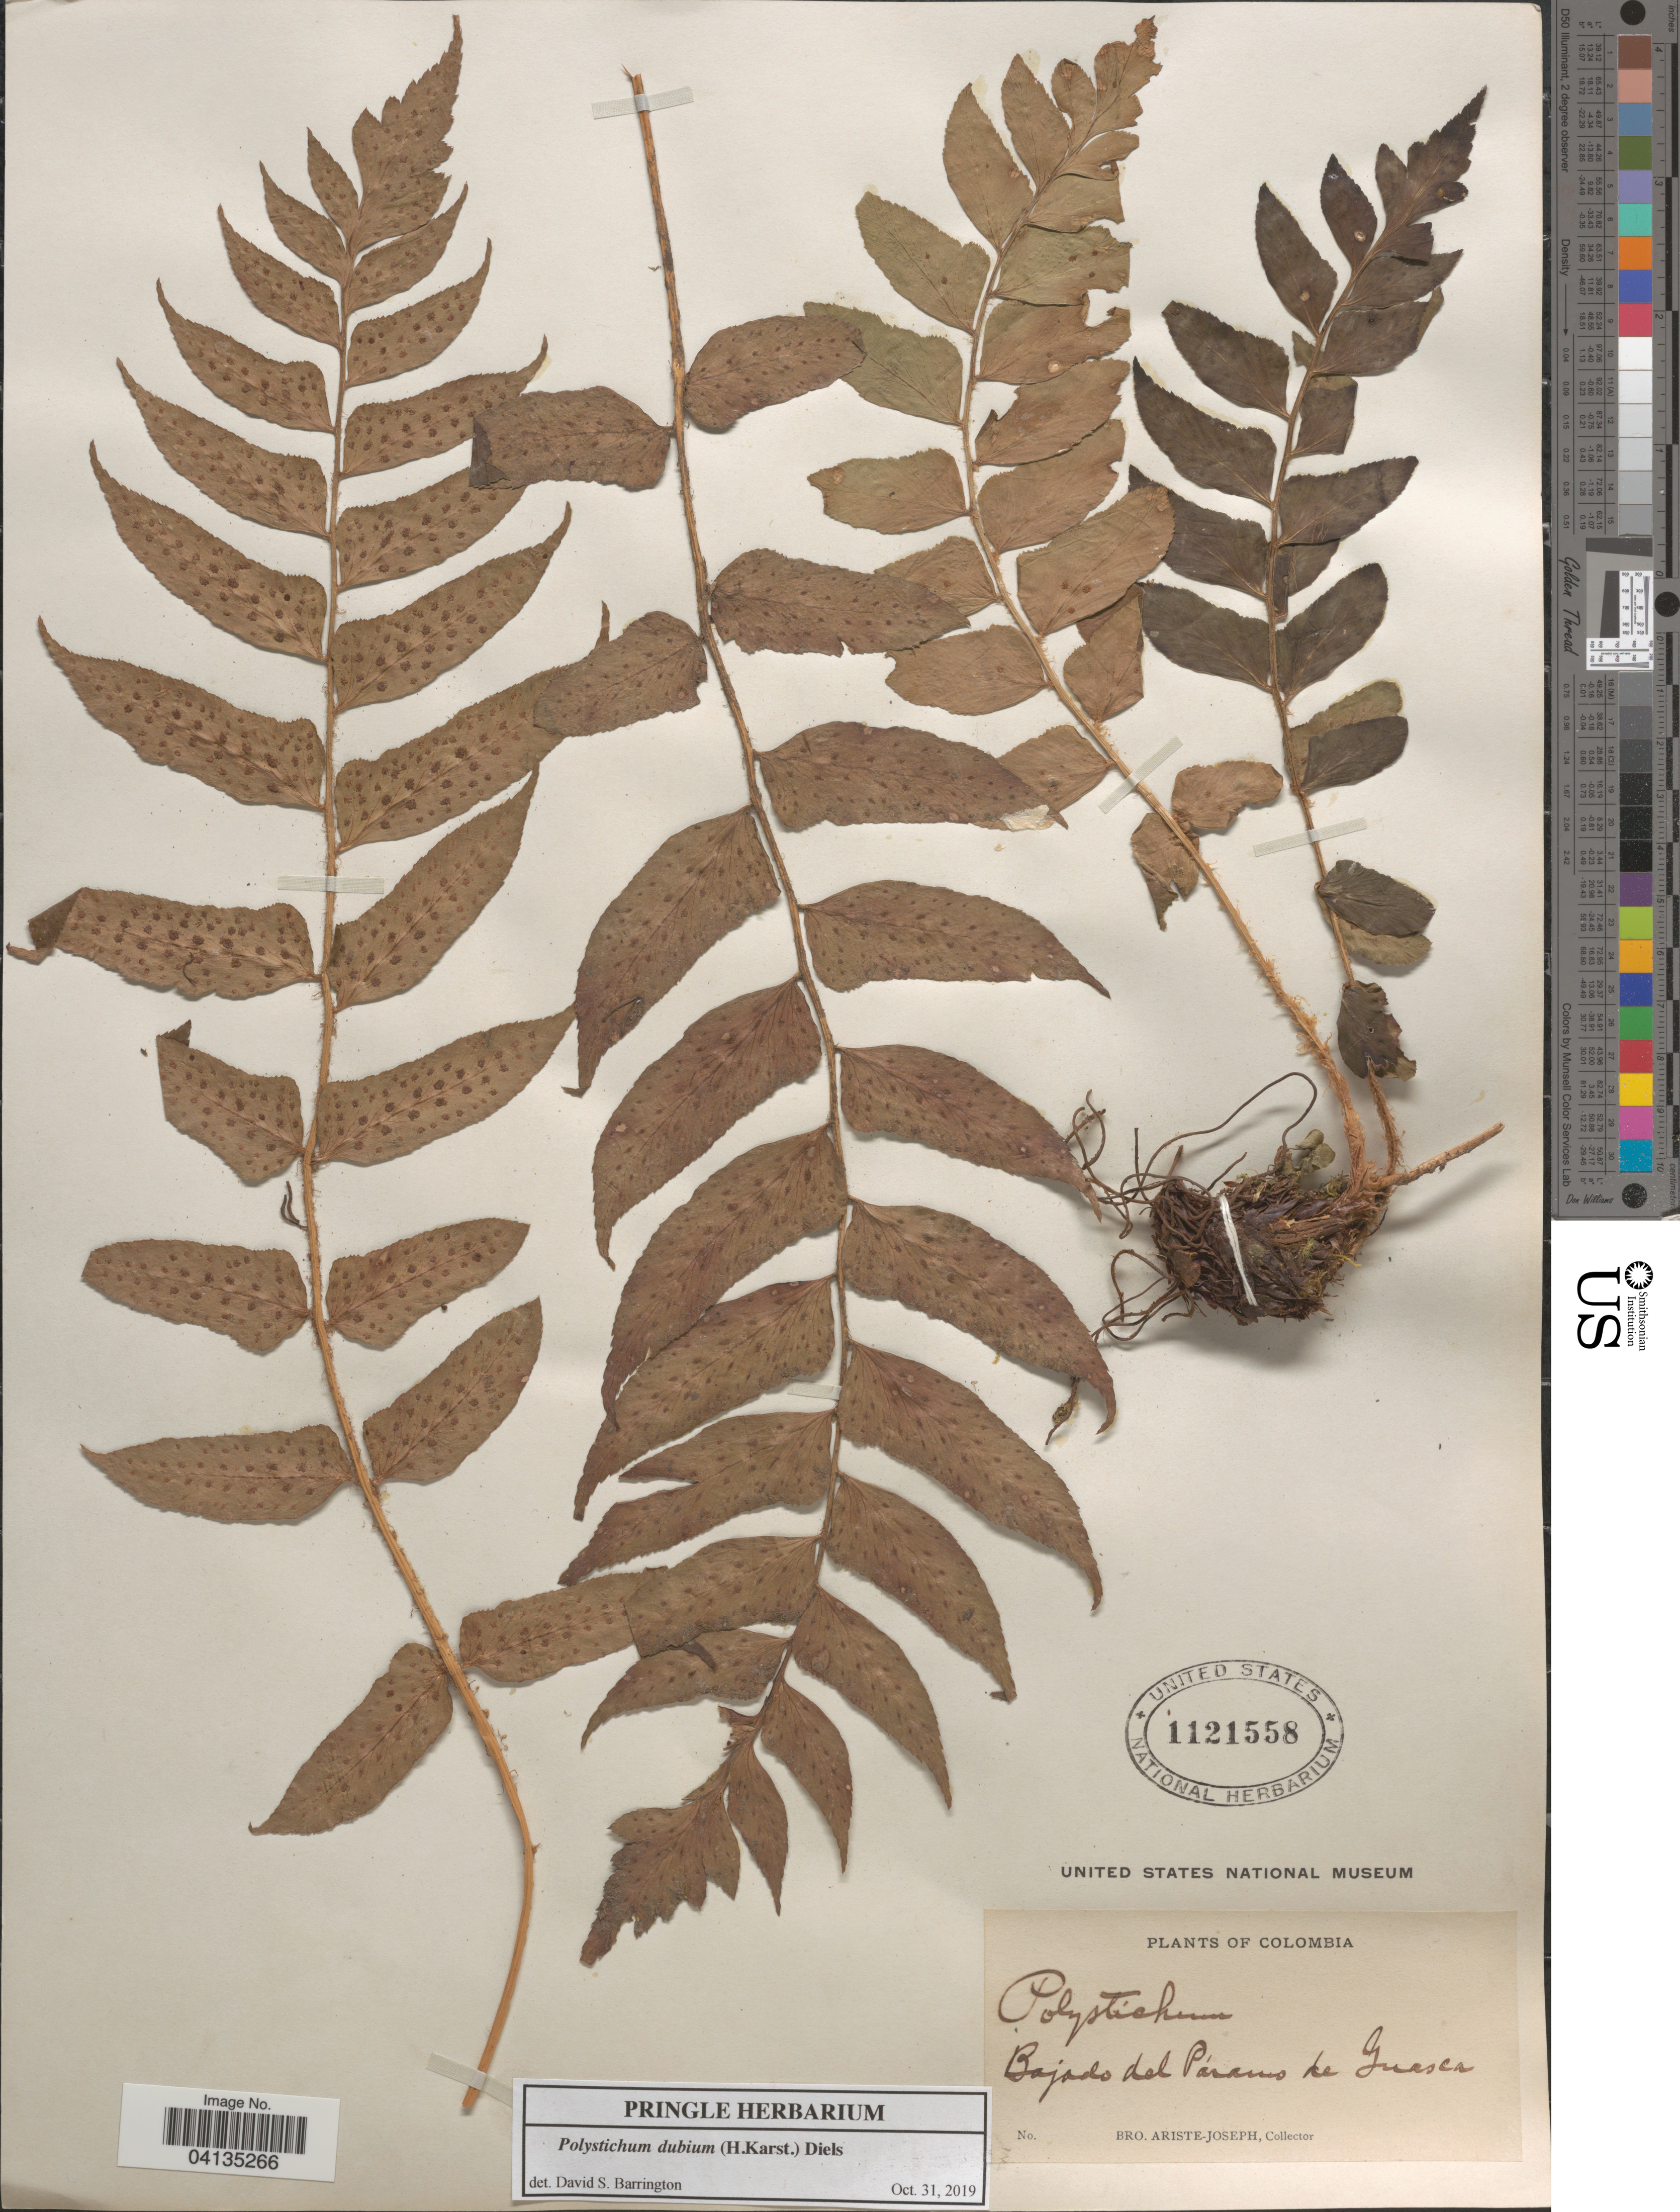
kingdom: Plantae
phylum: Tracheophyta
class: Polypodiopsida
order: Polypodiales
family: Dryopteridaceae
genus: Polystichum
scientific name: Polystichum dubium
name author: (H. Karst.) Diels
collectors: Bro. Ariste-Joseph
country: Colombia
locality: Bajado del Páramo de Guasca.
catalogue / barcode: US 1121558